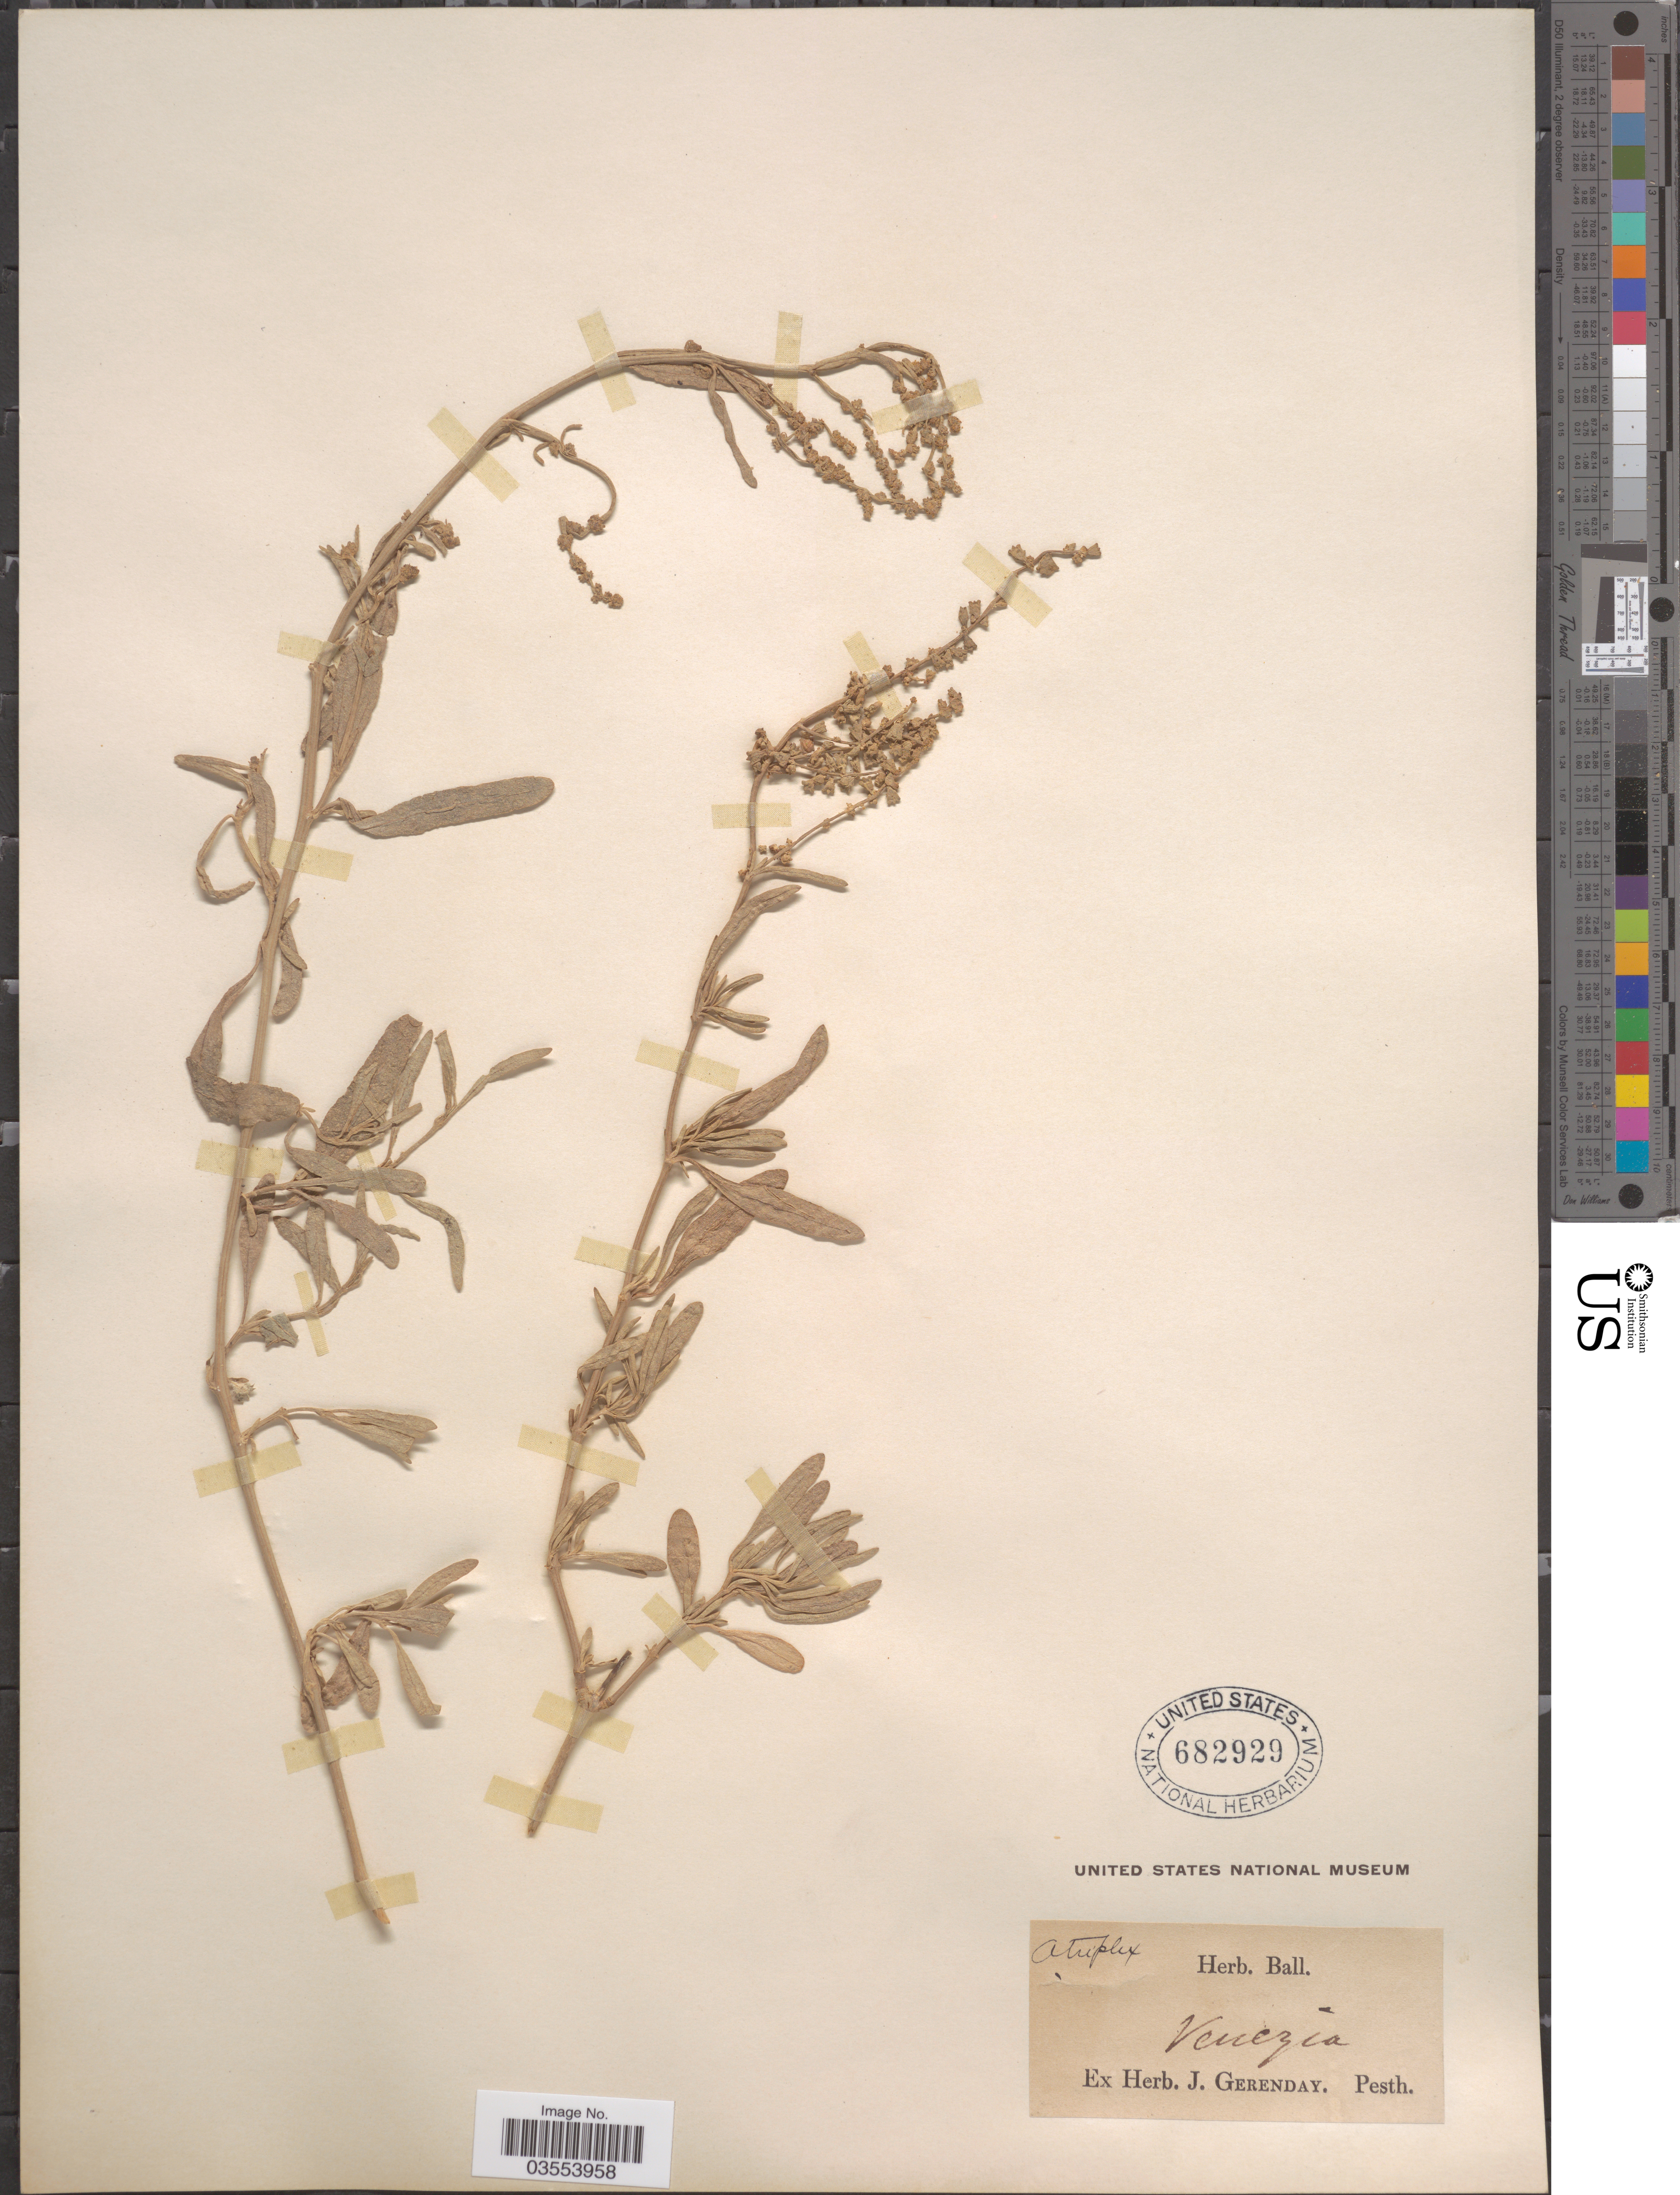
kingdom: Plantae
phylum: Tracheophyta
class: Magnoliopsida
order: Caryophyllales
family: Amaranthaceae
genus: Atriplex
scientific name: Atriplex sp.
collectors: Ex herb. J. Gerenday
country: Italy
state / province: Friuli-Venezia Giulia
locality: Venezia. Pesth. [unsure placement]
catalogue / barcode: US 682929